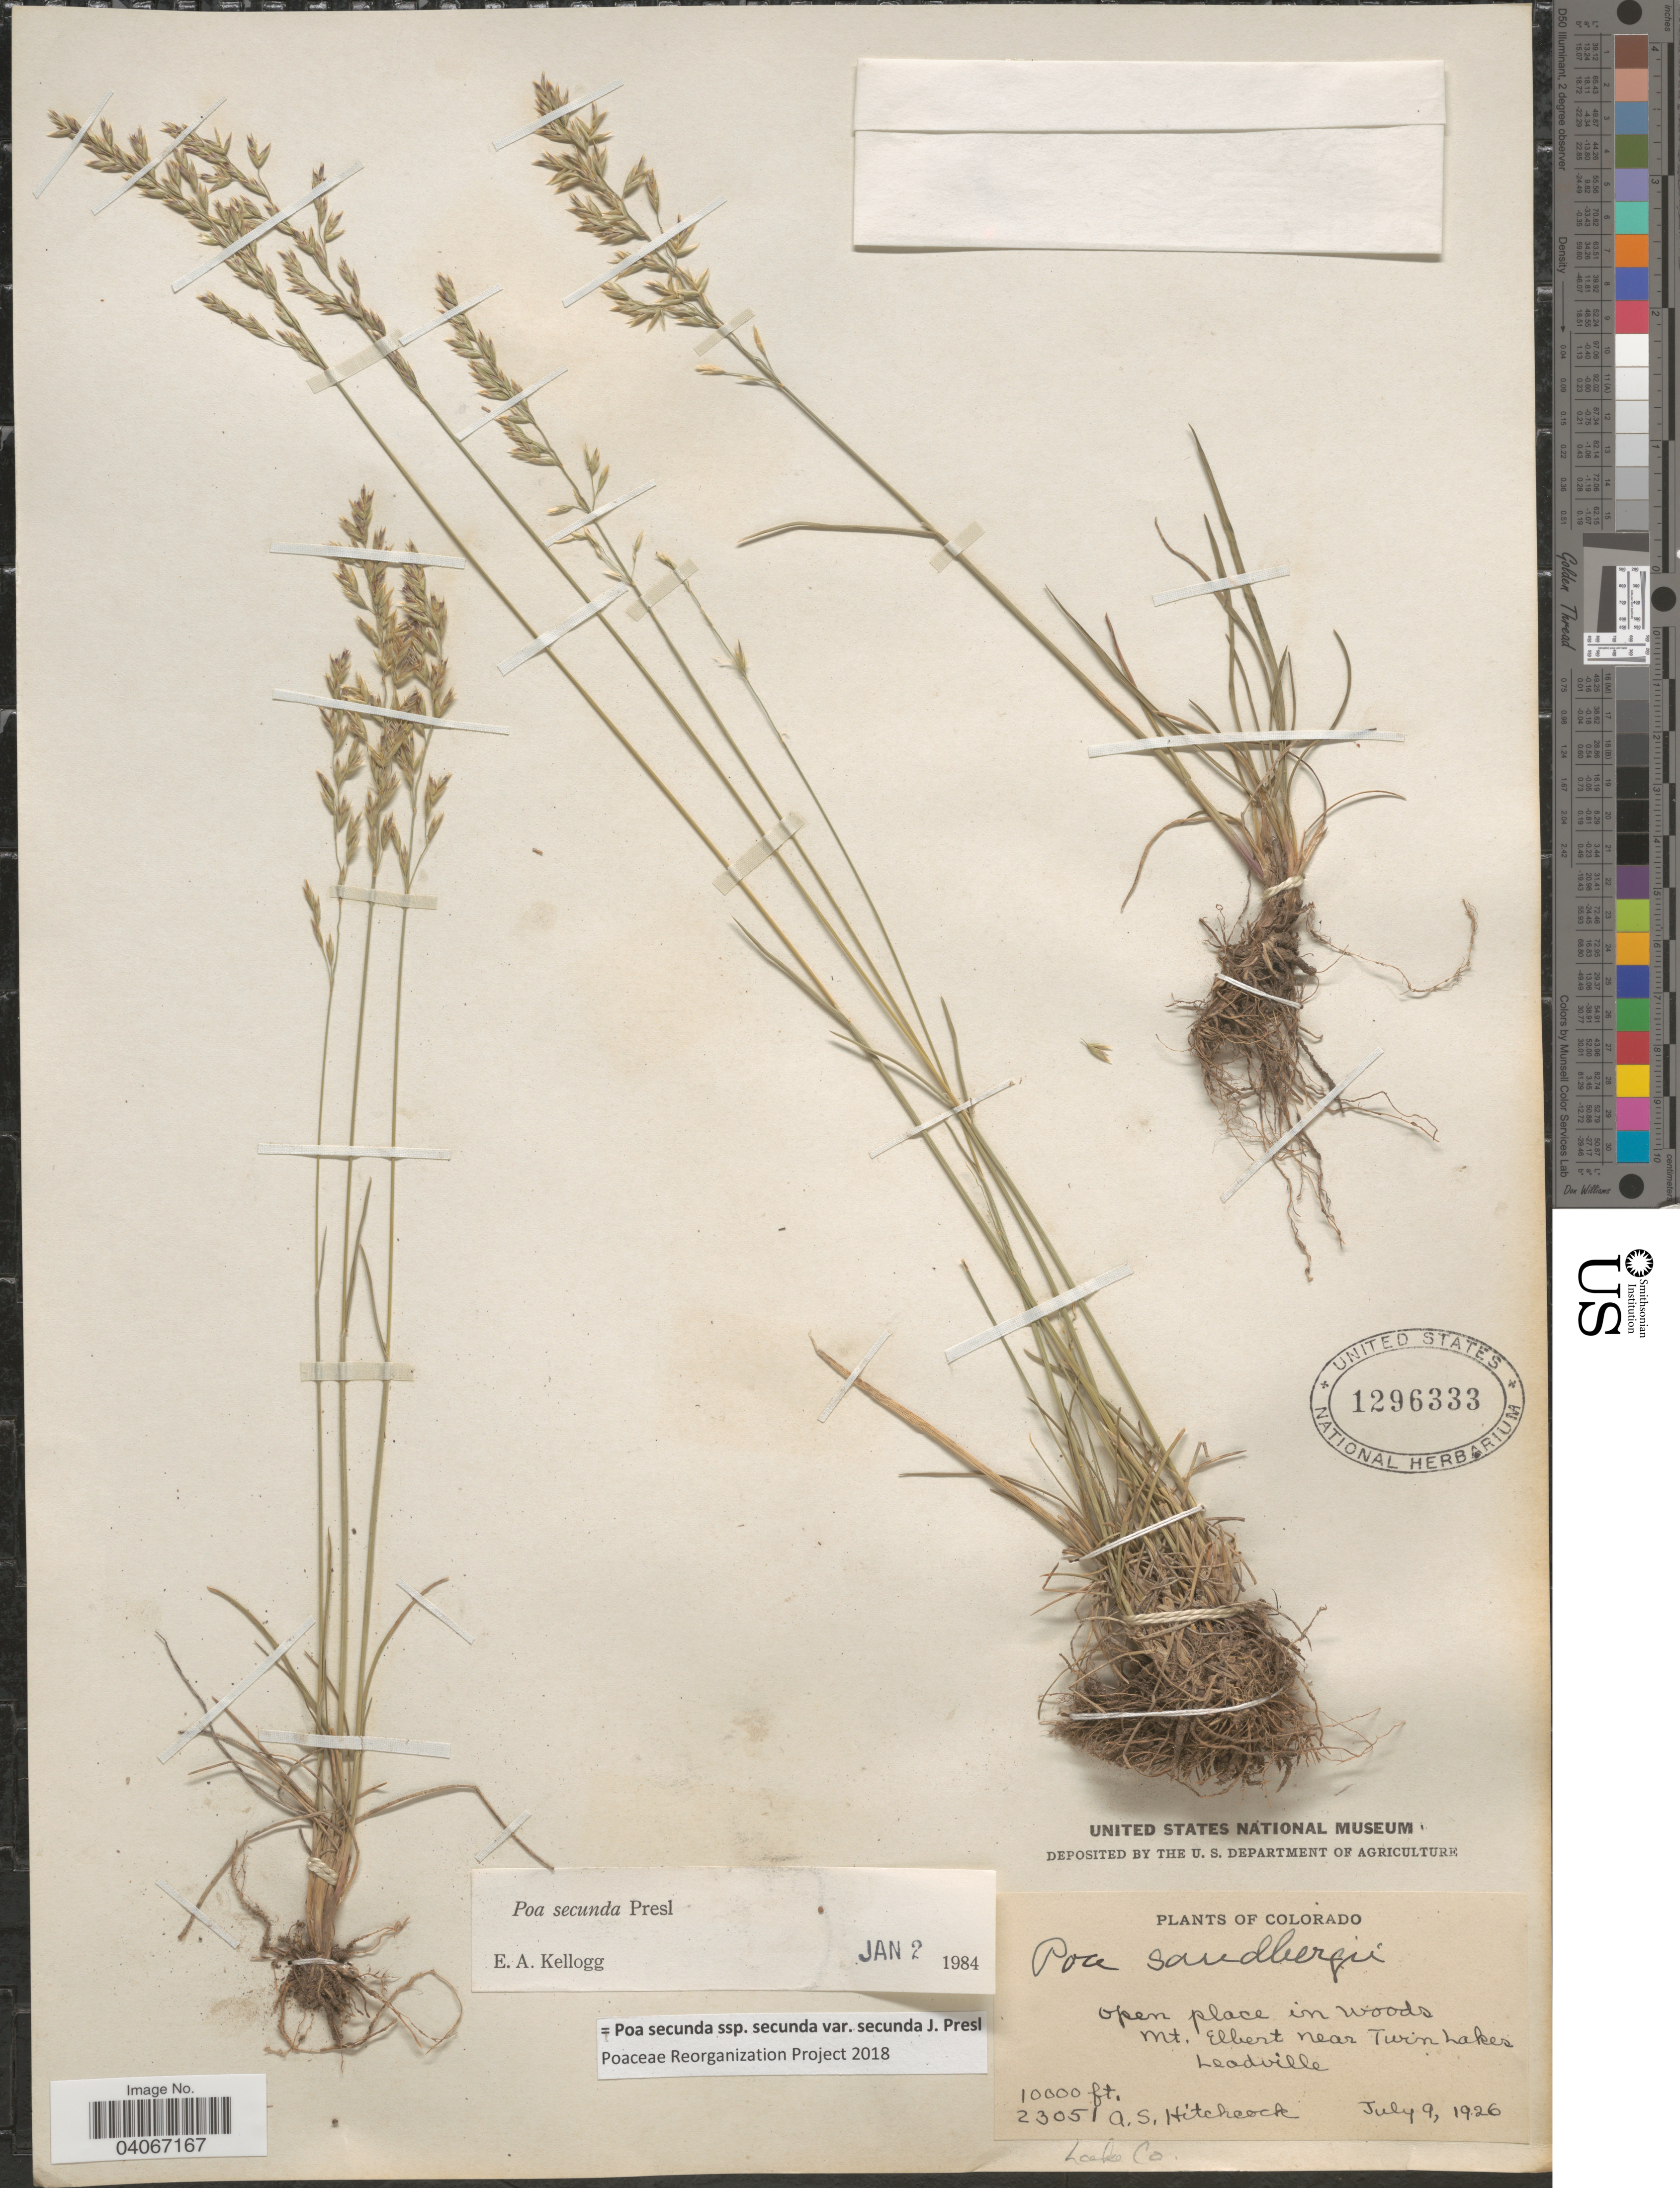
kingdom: Plantae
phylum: Tracheophyta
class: Liliopsida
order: Poales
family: Poaceae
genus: Poa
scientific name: Poa secunda subsp. secunda var. secunda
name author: J. Presl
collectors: A. S. Hitchcock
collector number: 23051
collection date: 1926-07-09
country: United States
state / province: Colorado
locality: Mt. Elbert near Twin Lakes. Leadville. Lake Co.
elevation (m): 3048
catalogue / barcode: US 1296333